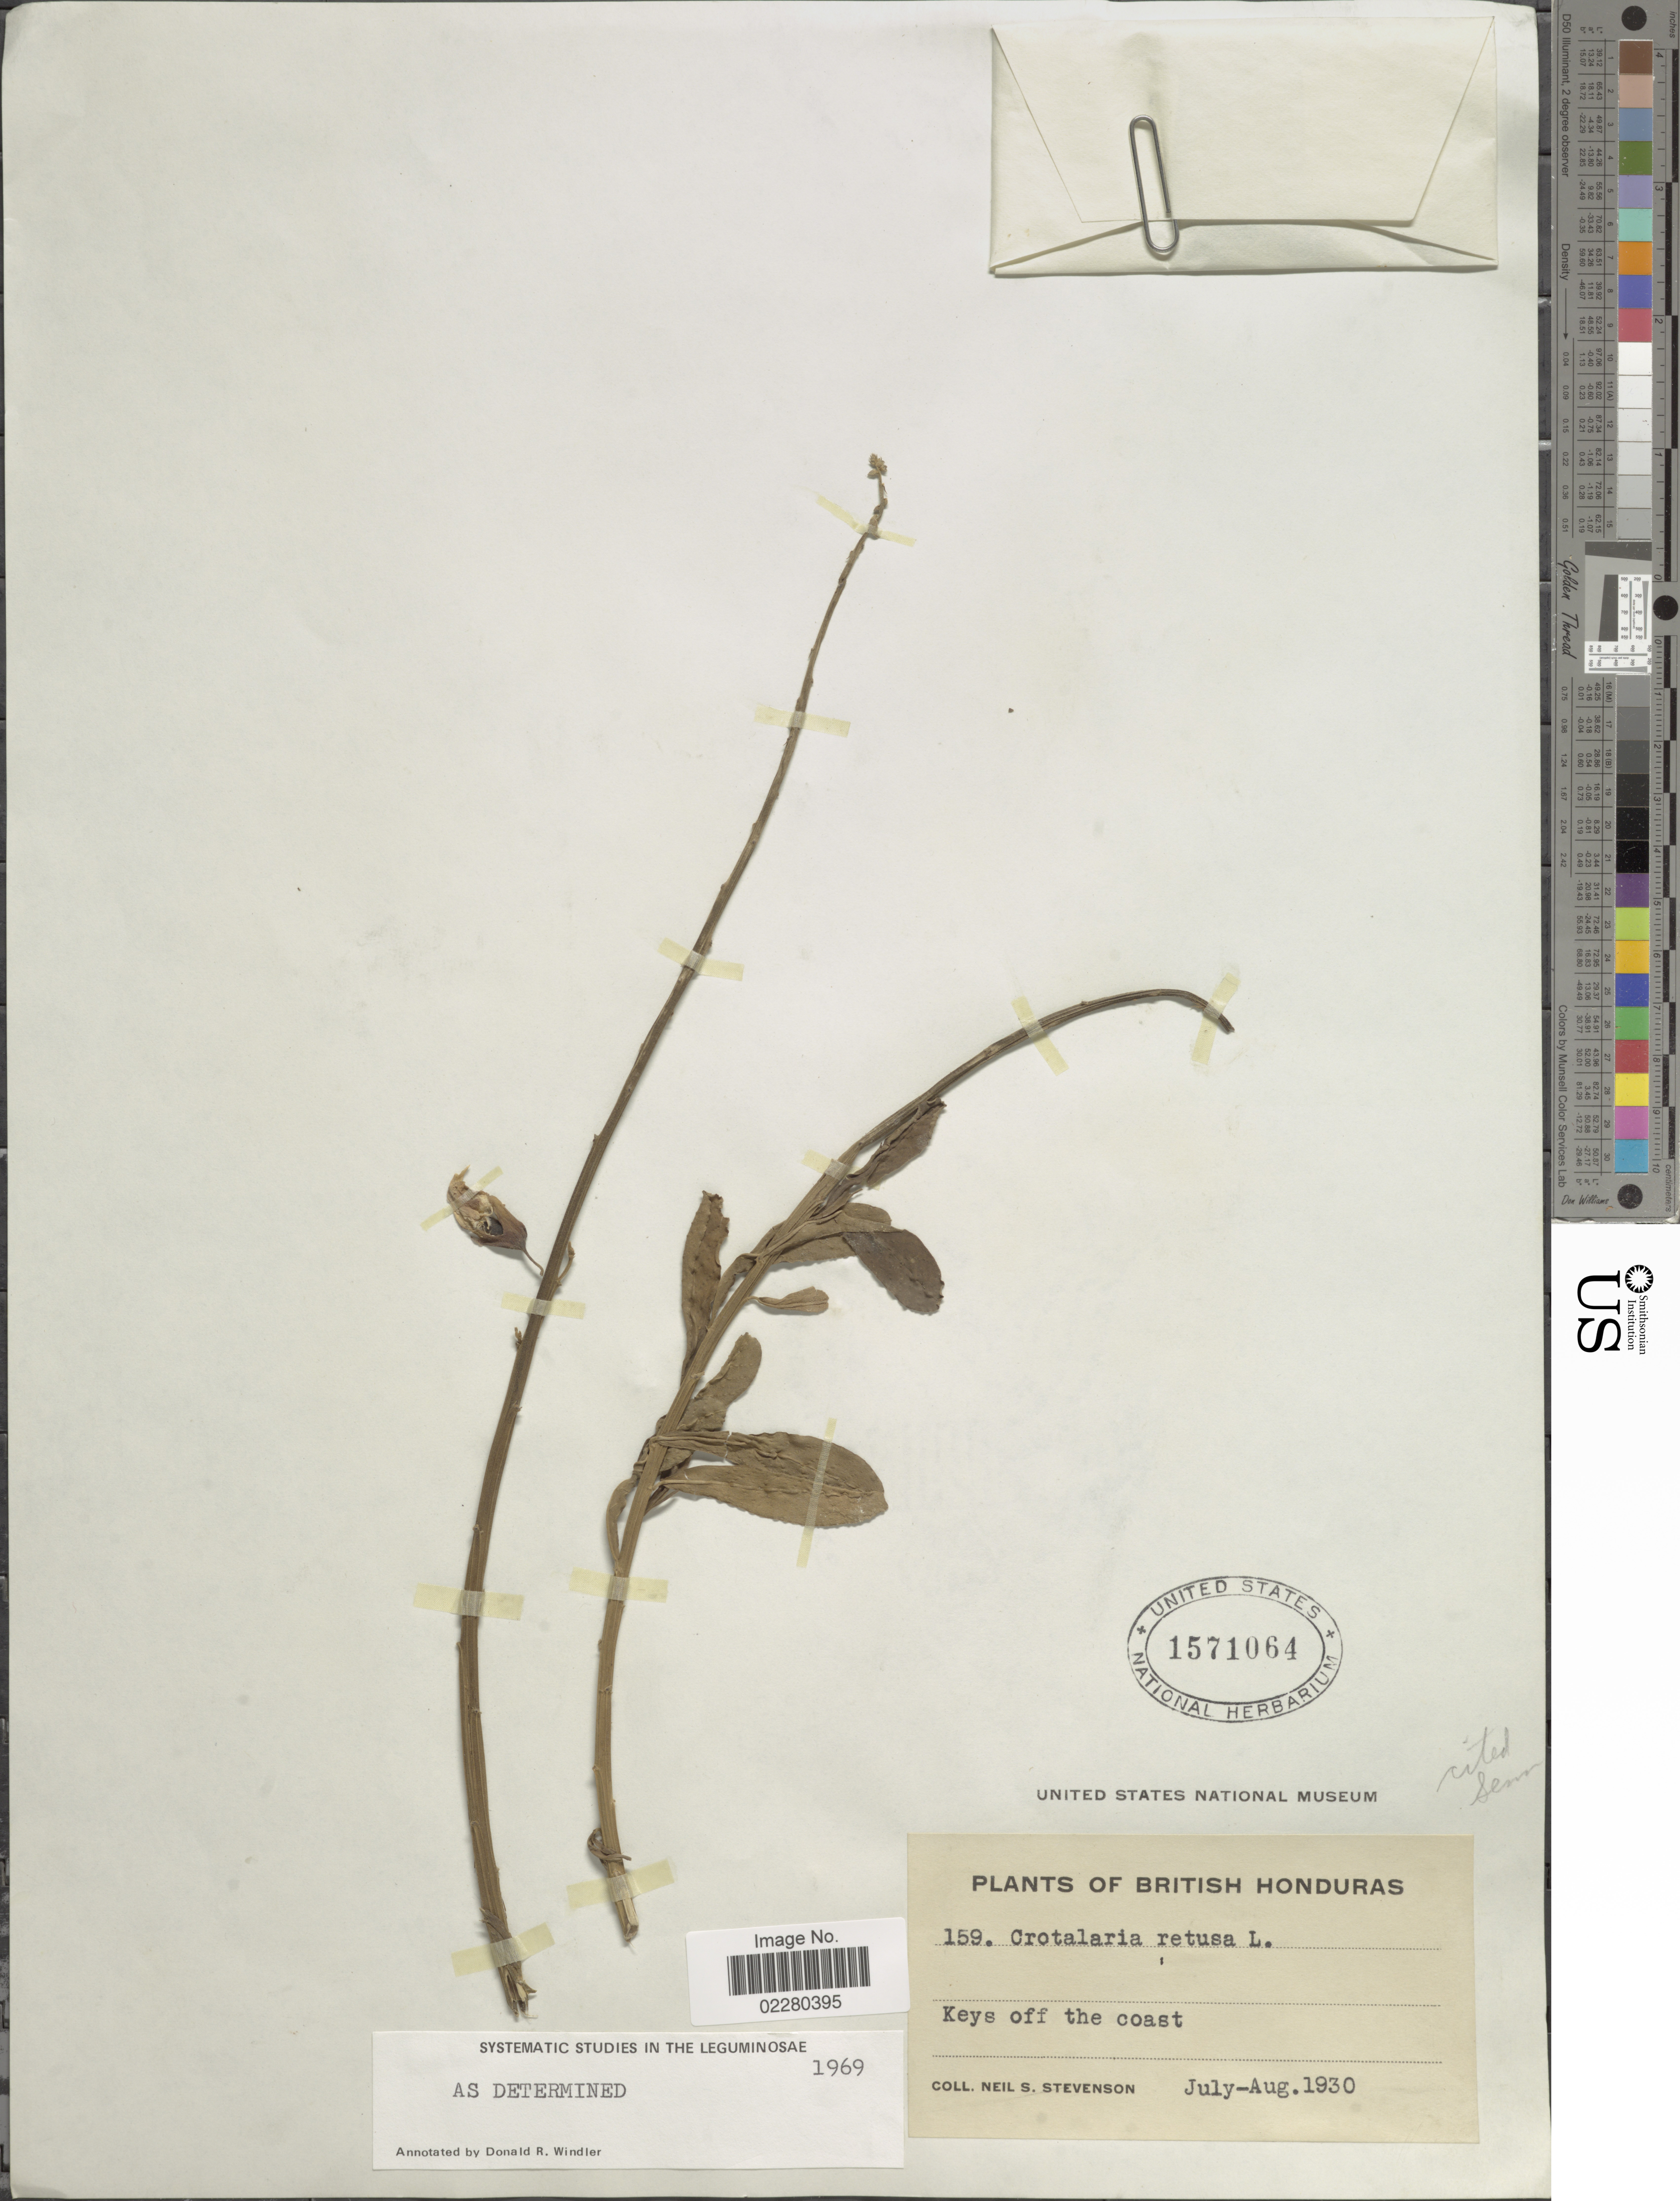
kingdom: Plantae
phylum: Tracheophyta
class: Magnoliopsida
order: Fabales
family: Fabaceae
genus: Crotalaria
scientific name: Crotalaria retusa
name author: L.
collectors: N. Stevenson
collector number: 159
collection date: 1930-07/1930-08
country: Belize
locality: British Honduras. Keys off the coast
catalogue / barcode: US 1571064